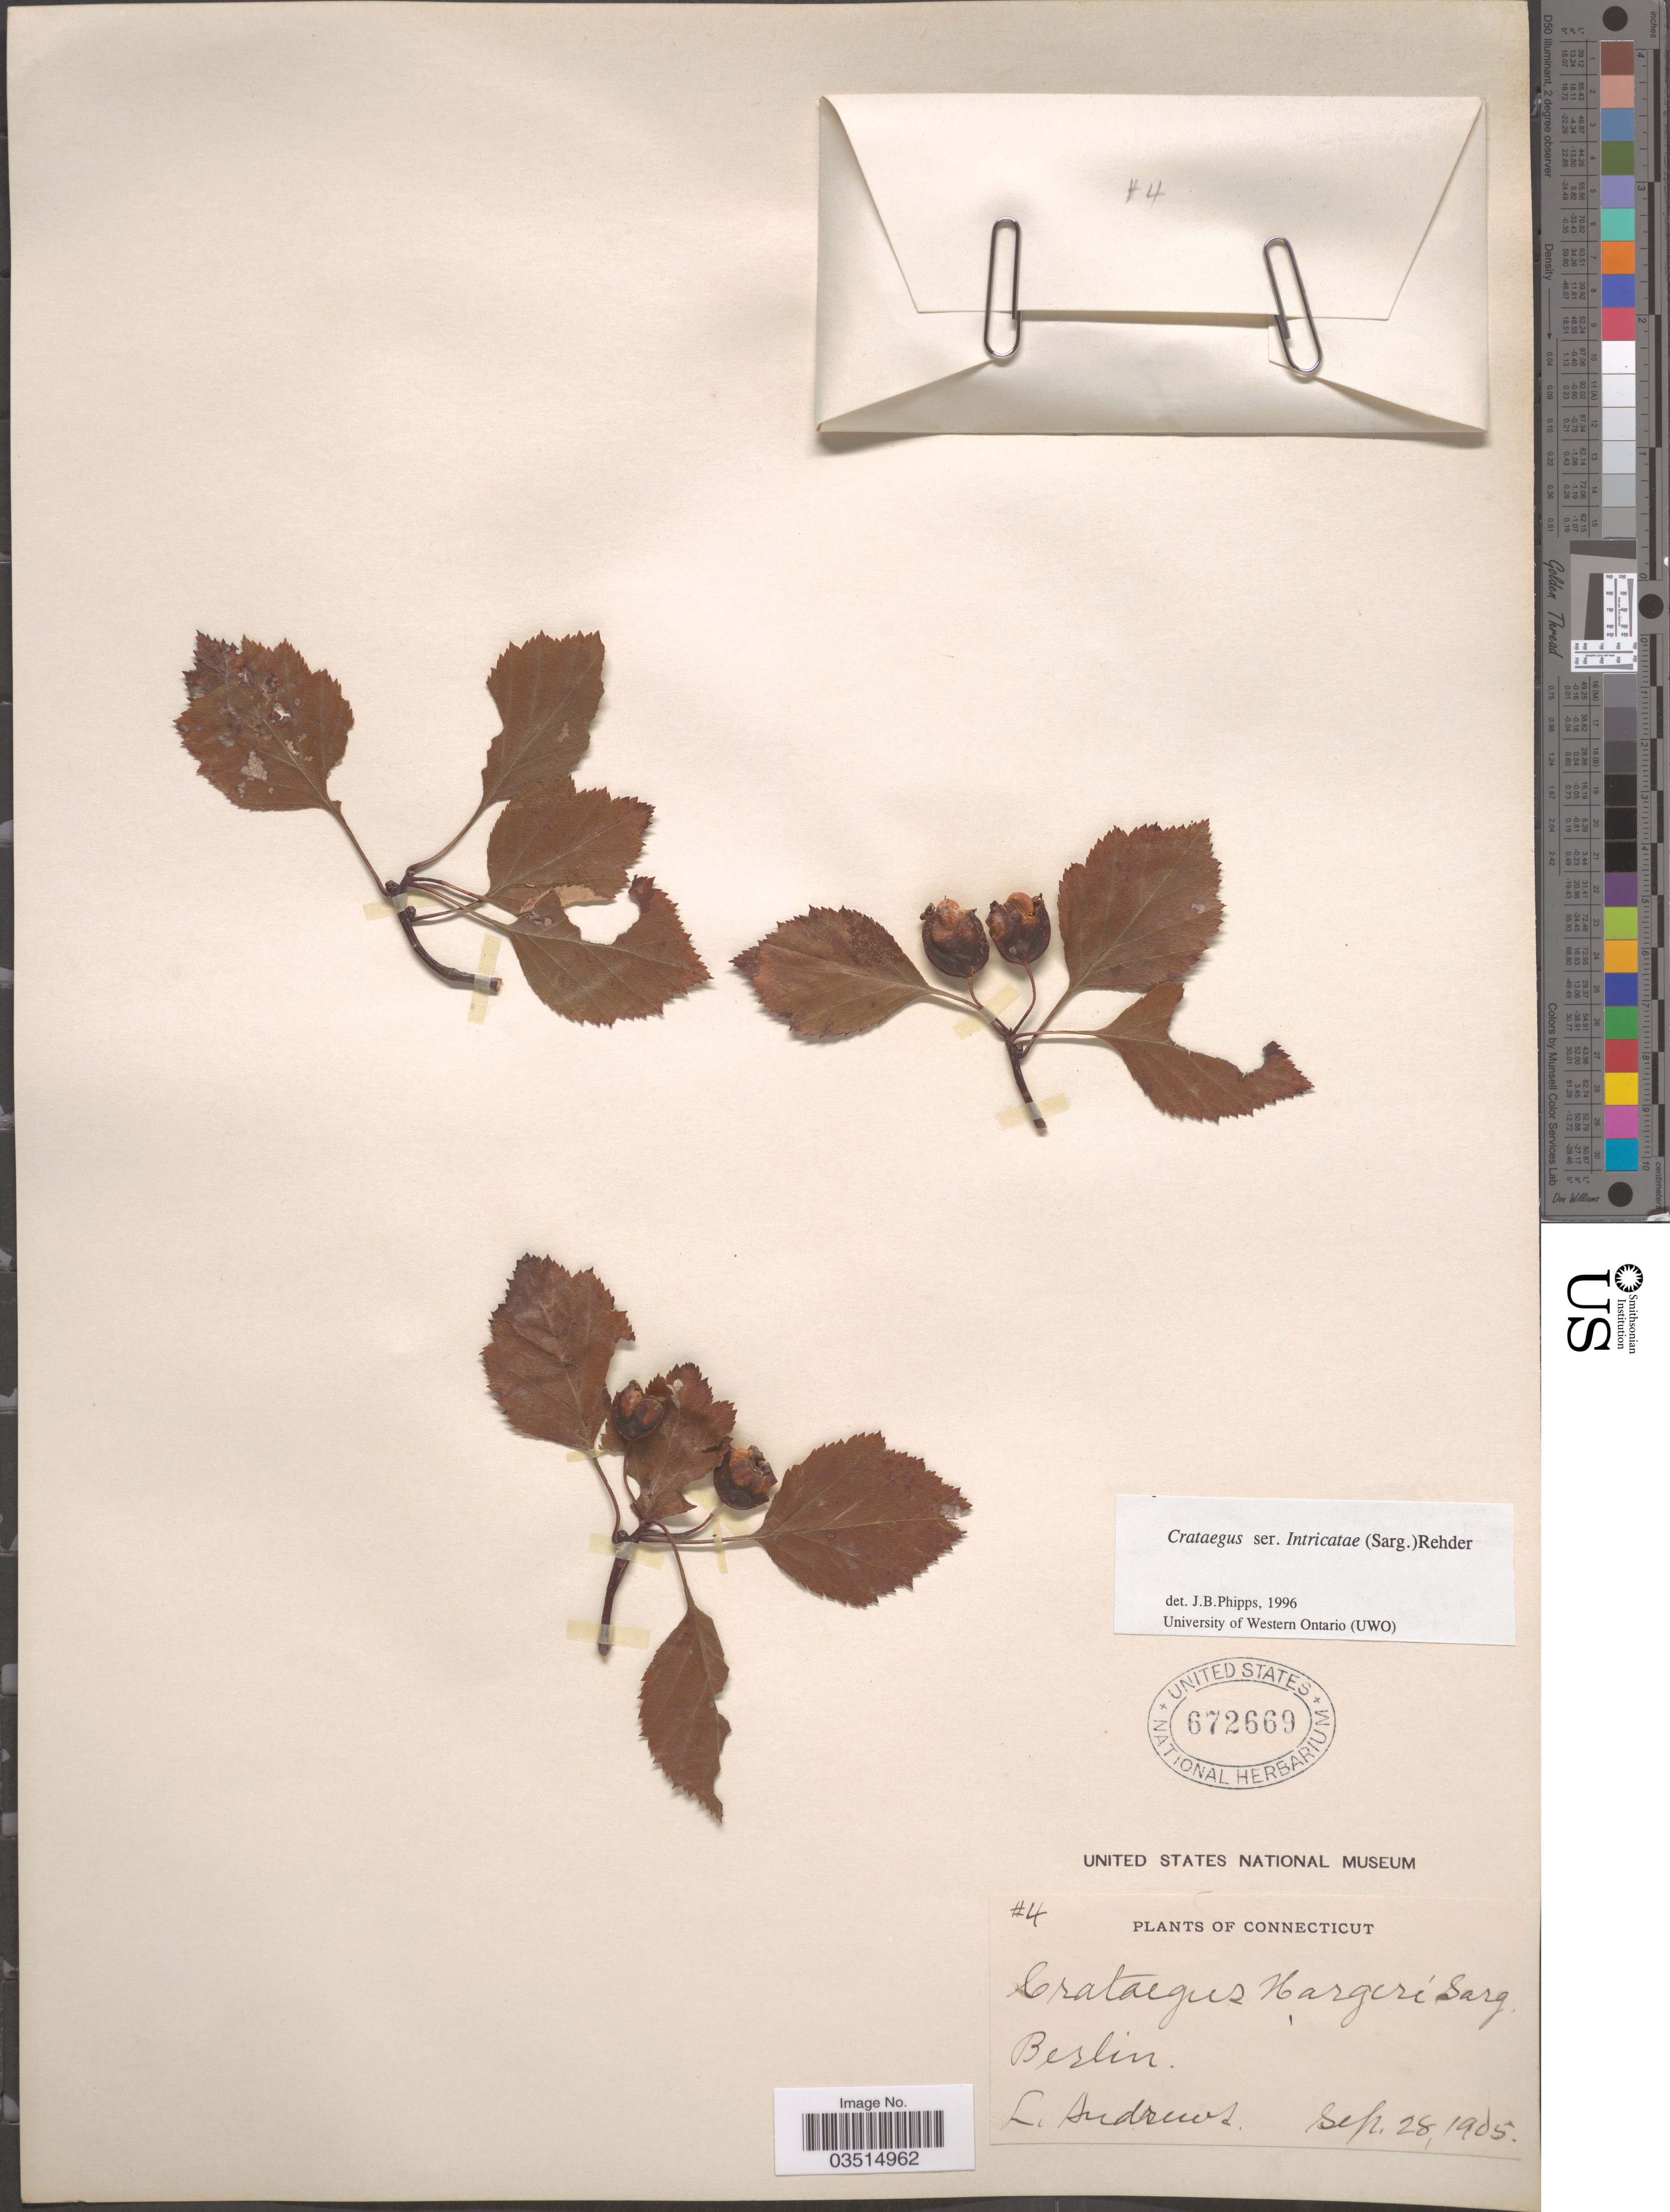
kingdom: Plantae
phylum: Tracheophyta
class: Magnoliopsida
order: Rosales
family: Rosaceae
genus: Crataegus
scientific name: Crataegus hargeri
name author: Sarg.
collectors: L. Andrews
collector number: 4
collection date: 1905-09-28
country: United States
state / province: Connecticut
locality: Berlin.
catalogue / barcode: US 672669